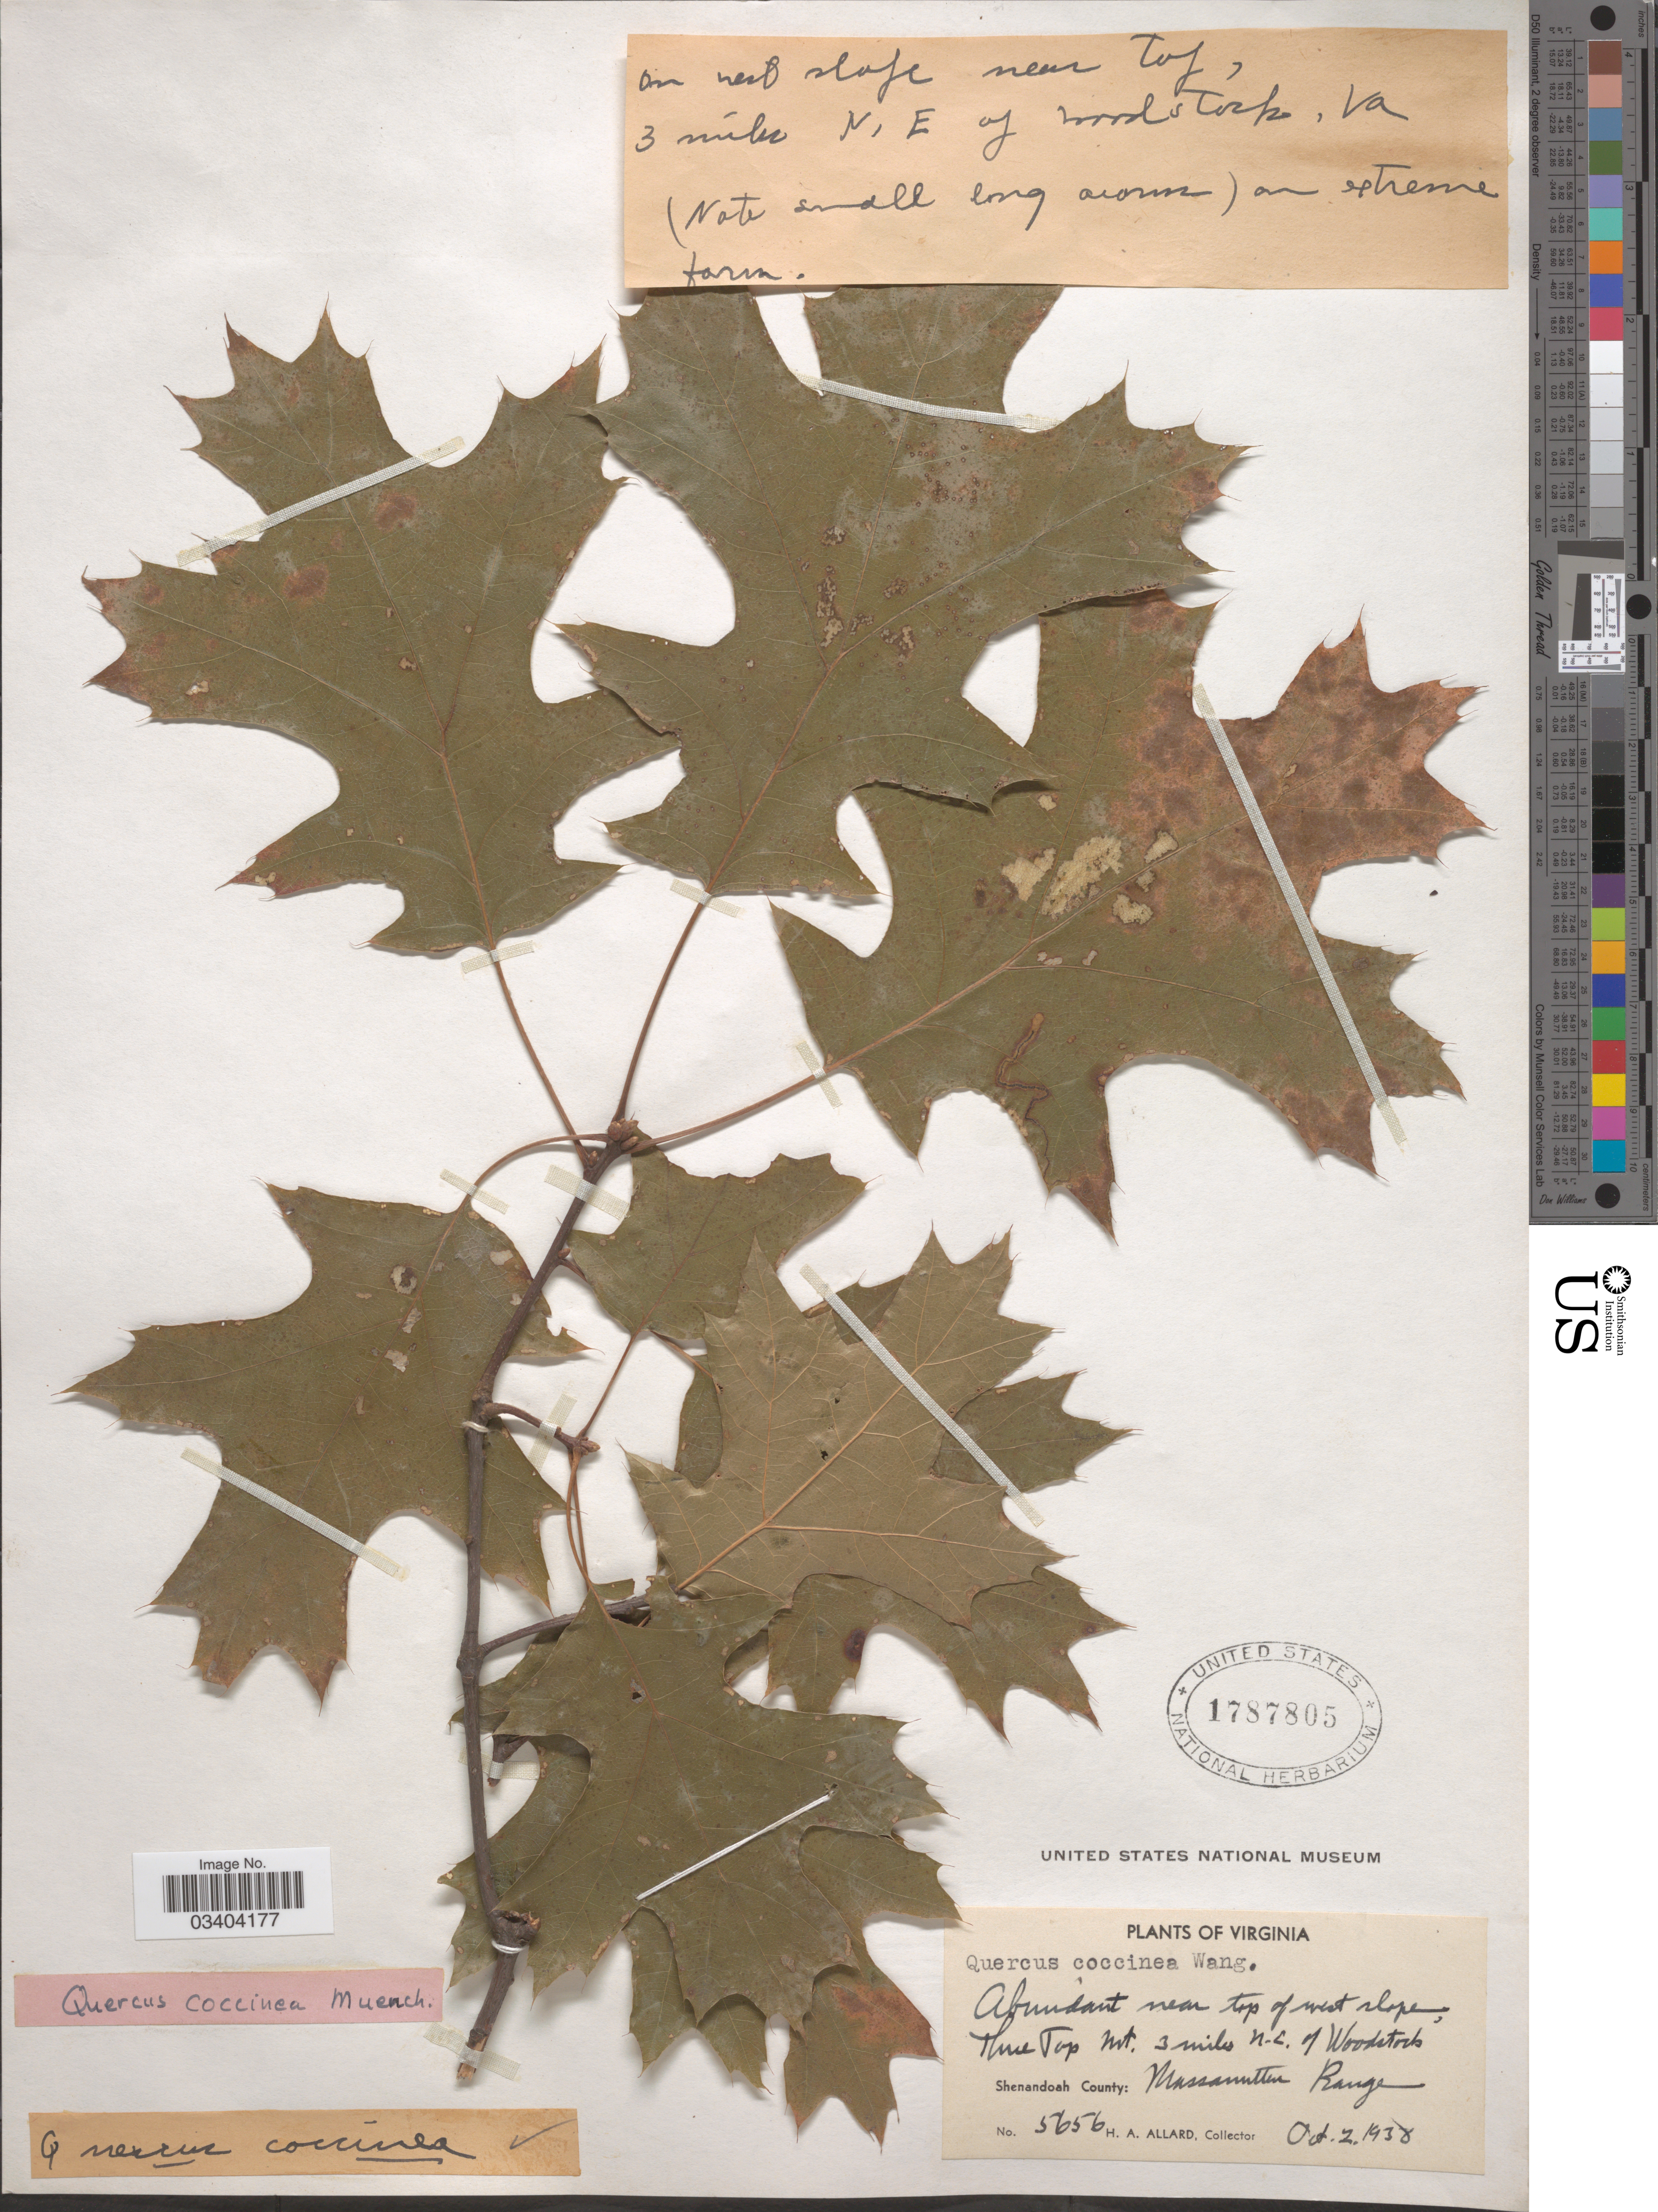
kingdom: Plantae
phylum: Tracheophyta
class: Magnoliopsida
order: Fagales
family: Fagaceae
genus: Quercus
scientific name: Quercus coccinea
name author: Münchh.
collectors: H. A. Allard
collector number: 5656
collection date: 1938-10-02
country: United States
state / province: Virginia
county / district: Shenandoah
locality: Near top of west slope; Three Top Mt. 3 miles N.E. of Woodstock Shenandoah County: Massanutten Range.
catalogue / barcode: US 1787805